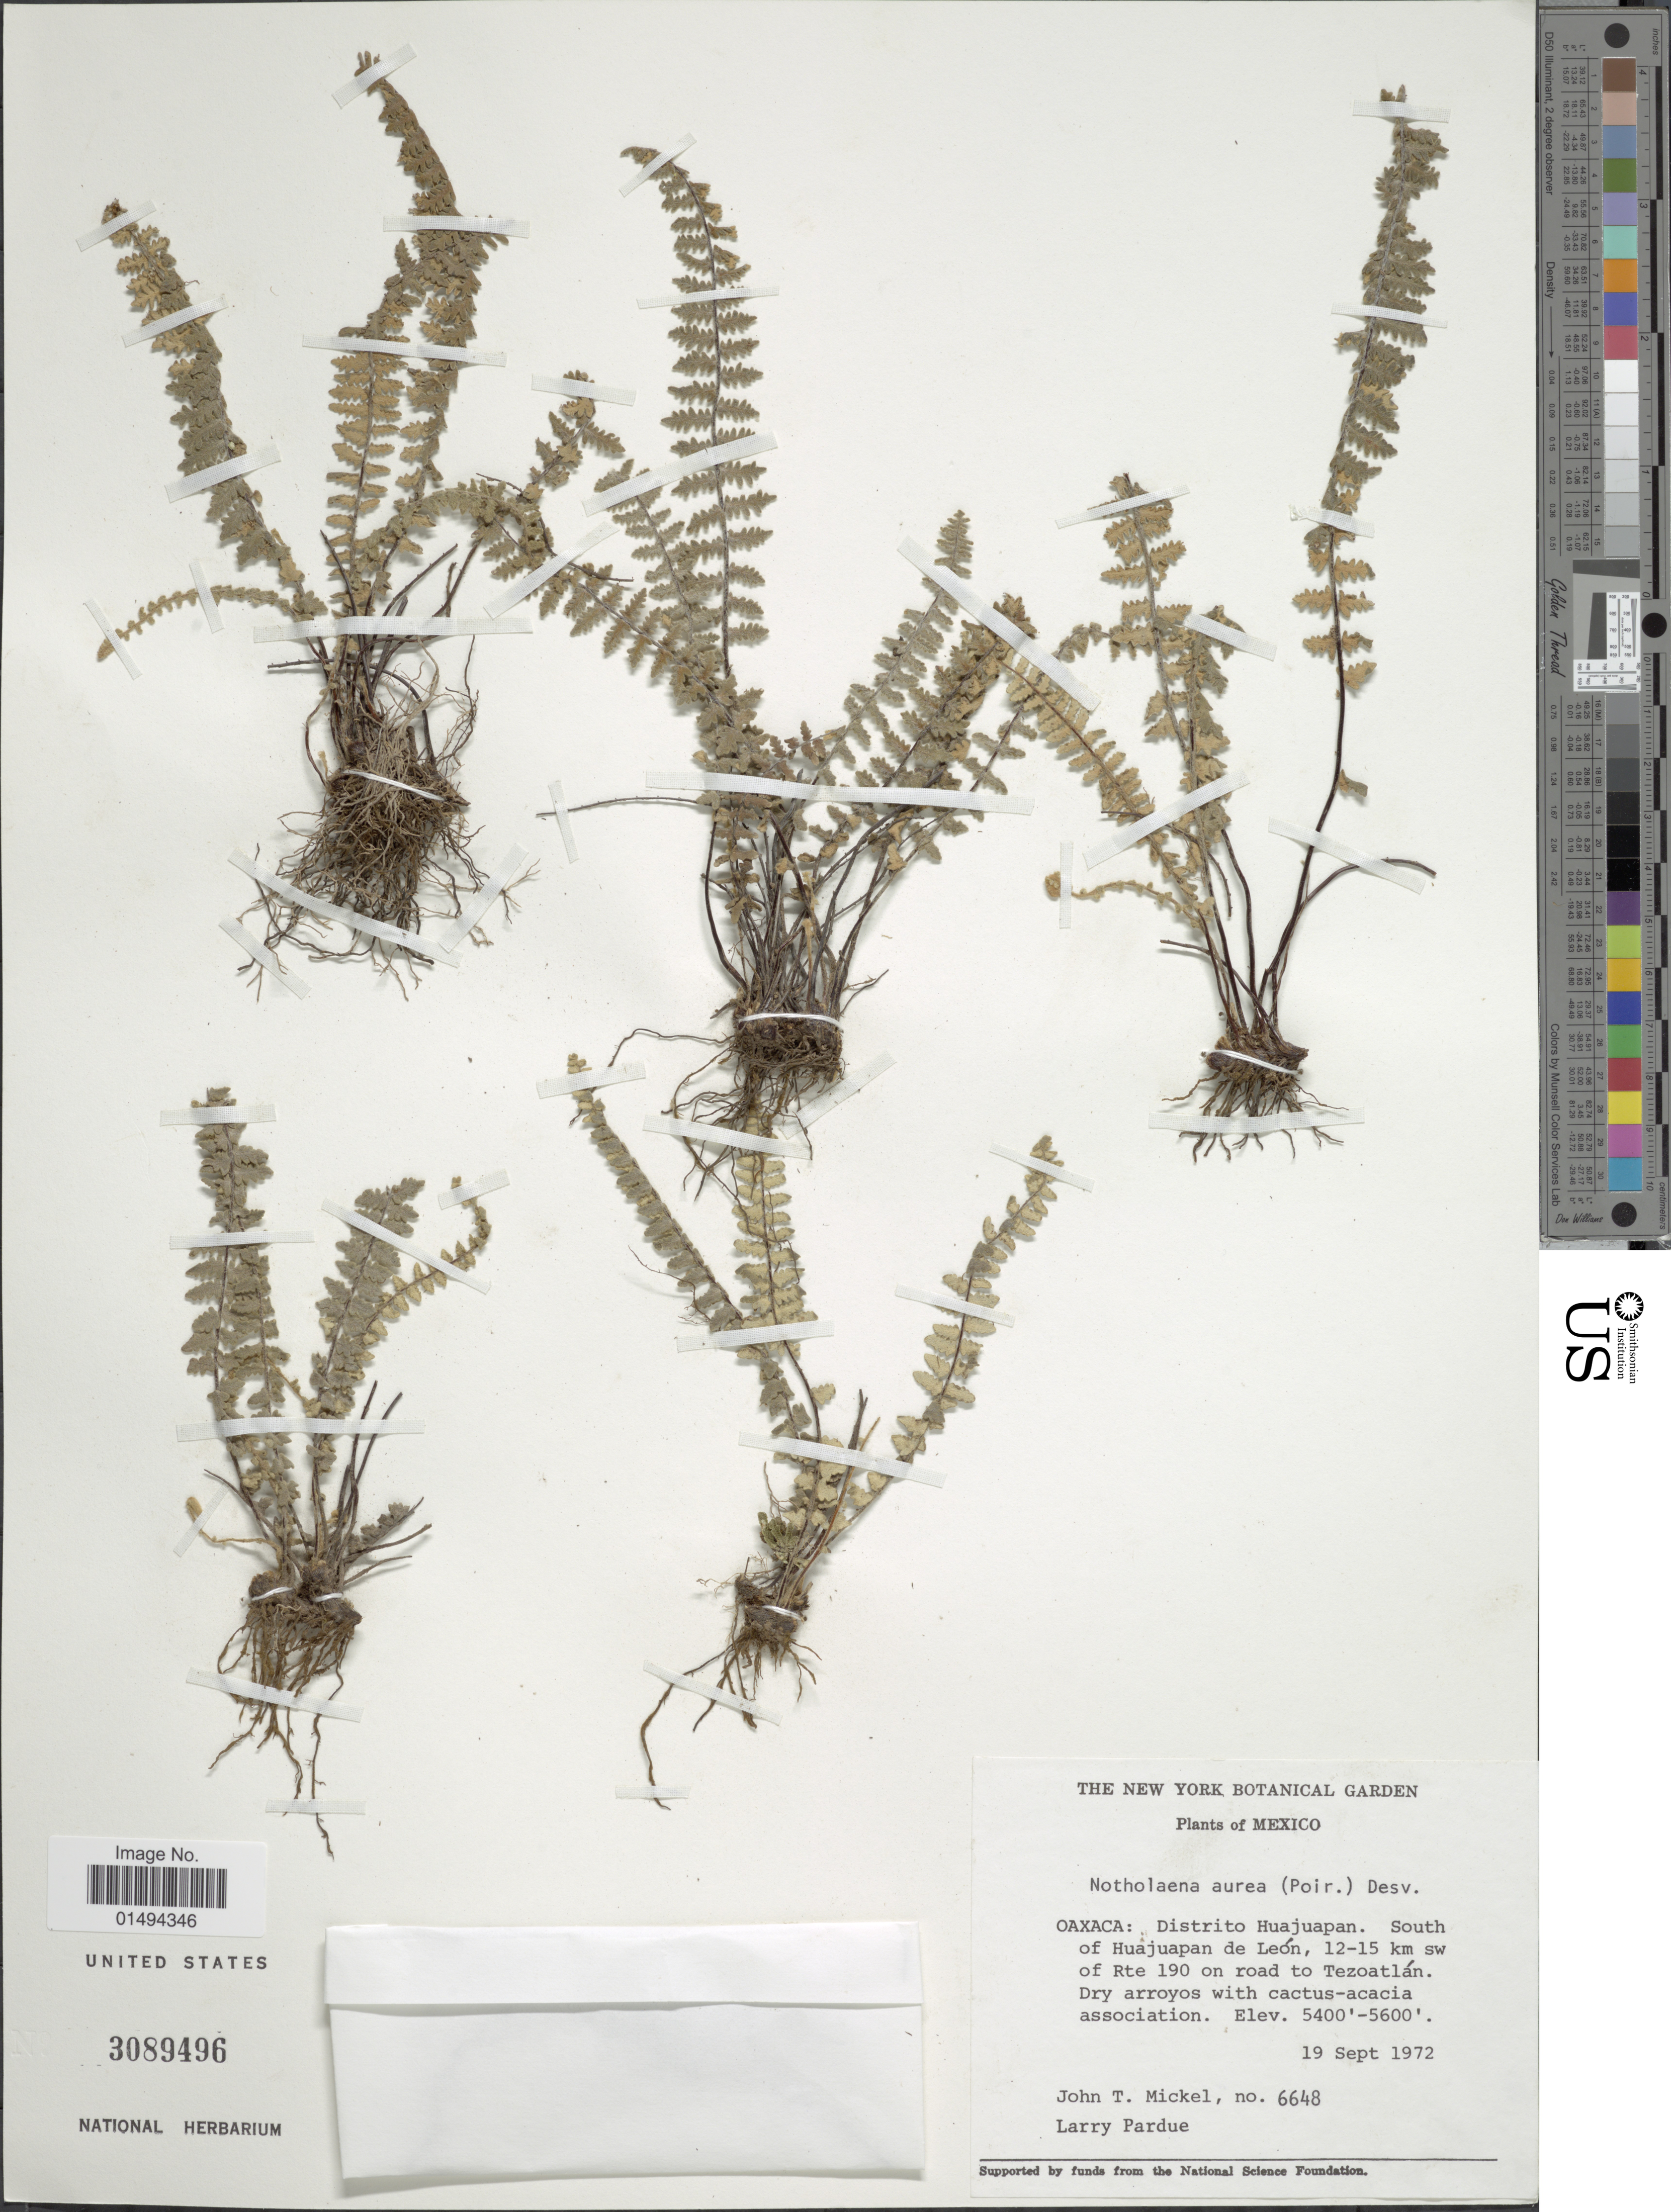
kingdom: Plantae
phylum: Tracheophyta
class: Polypodiopsida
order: Polypodiales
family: Pteridaceae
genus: Myriopteris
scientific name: Myriopteris aurea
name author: (Poir.) Grusz & Windham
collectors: J. T. Mickel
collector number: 6648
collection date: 1972-09-19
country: Mexico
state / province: Oaxaca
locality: Distrito Huajuapan. South of Huajuapan de Leon, 12-15 km sw of Rte 190 on road to Tezoatlan. Dry arroyos with cactus-acacia association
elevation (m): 1646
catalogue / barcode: US 3089496